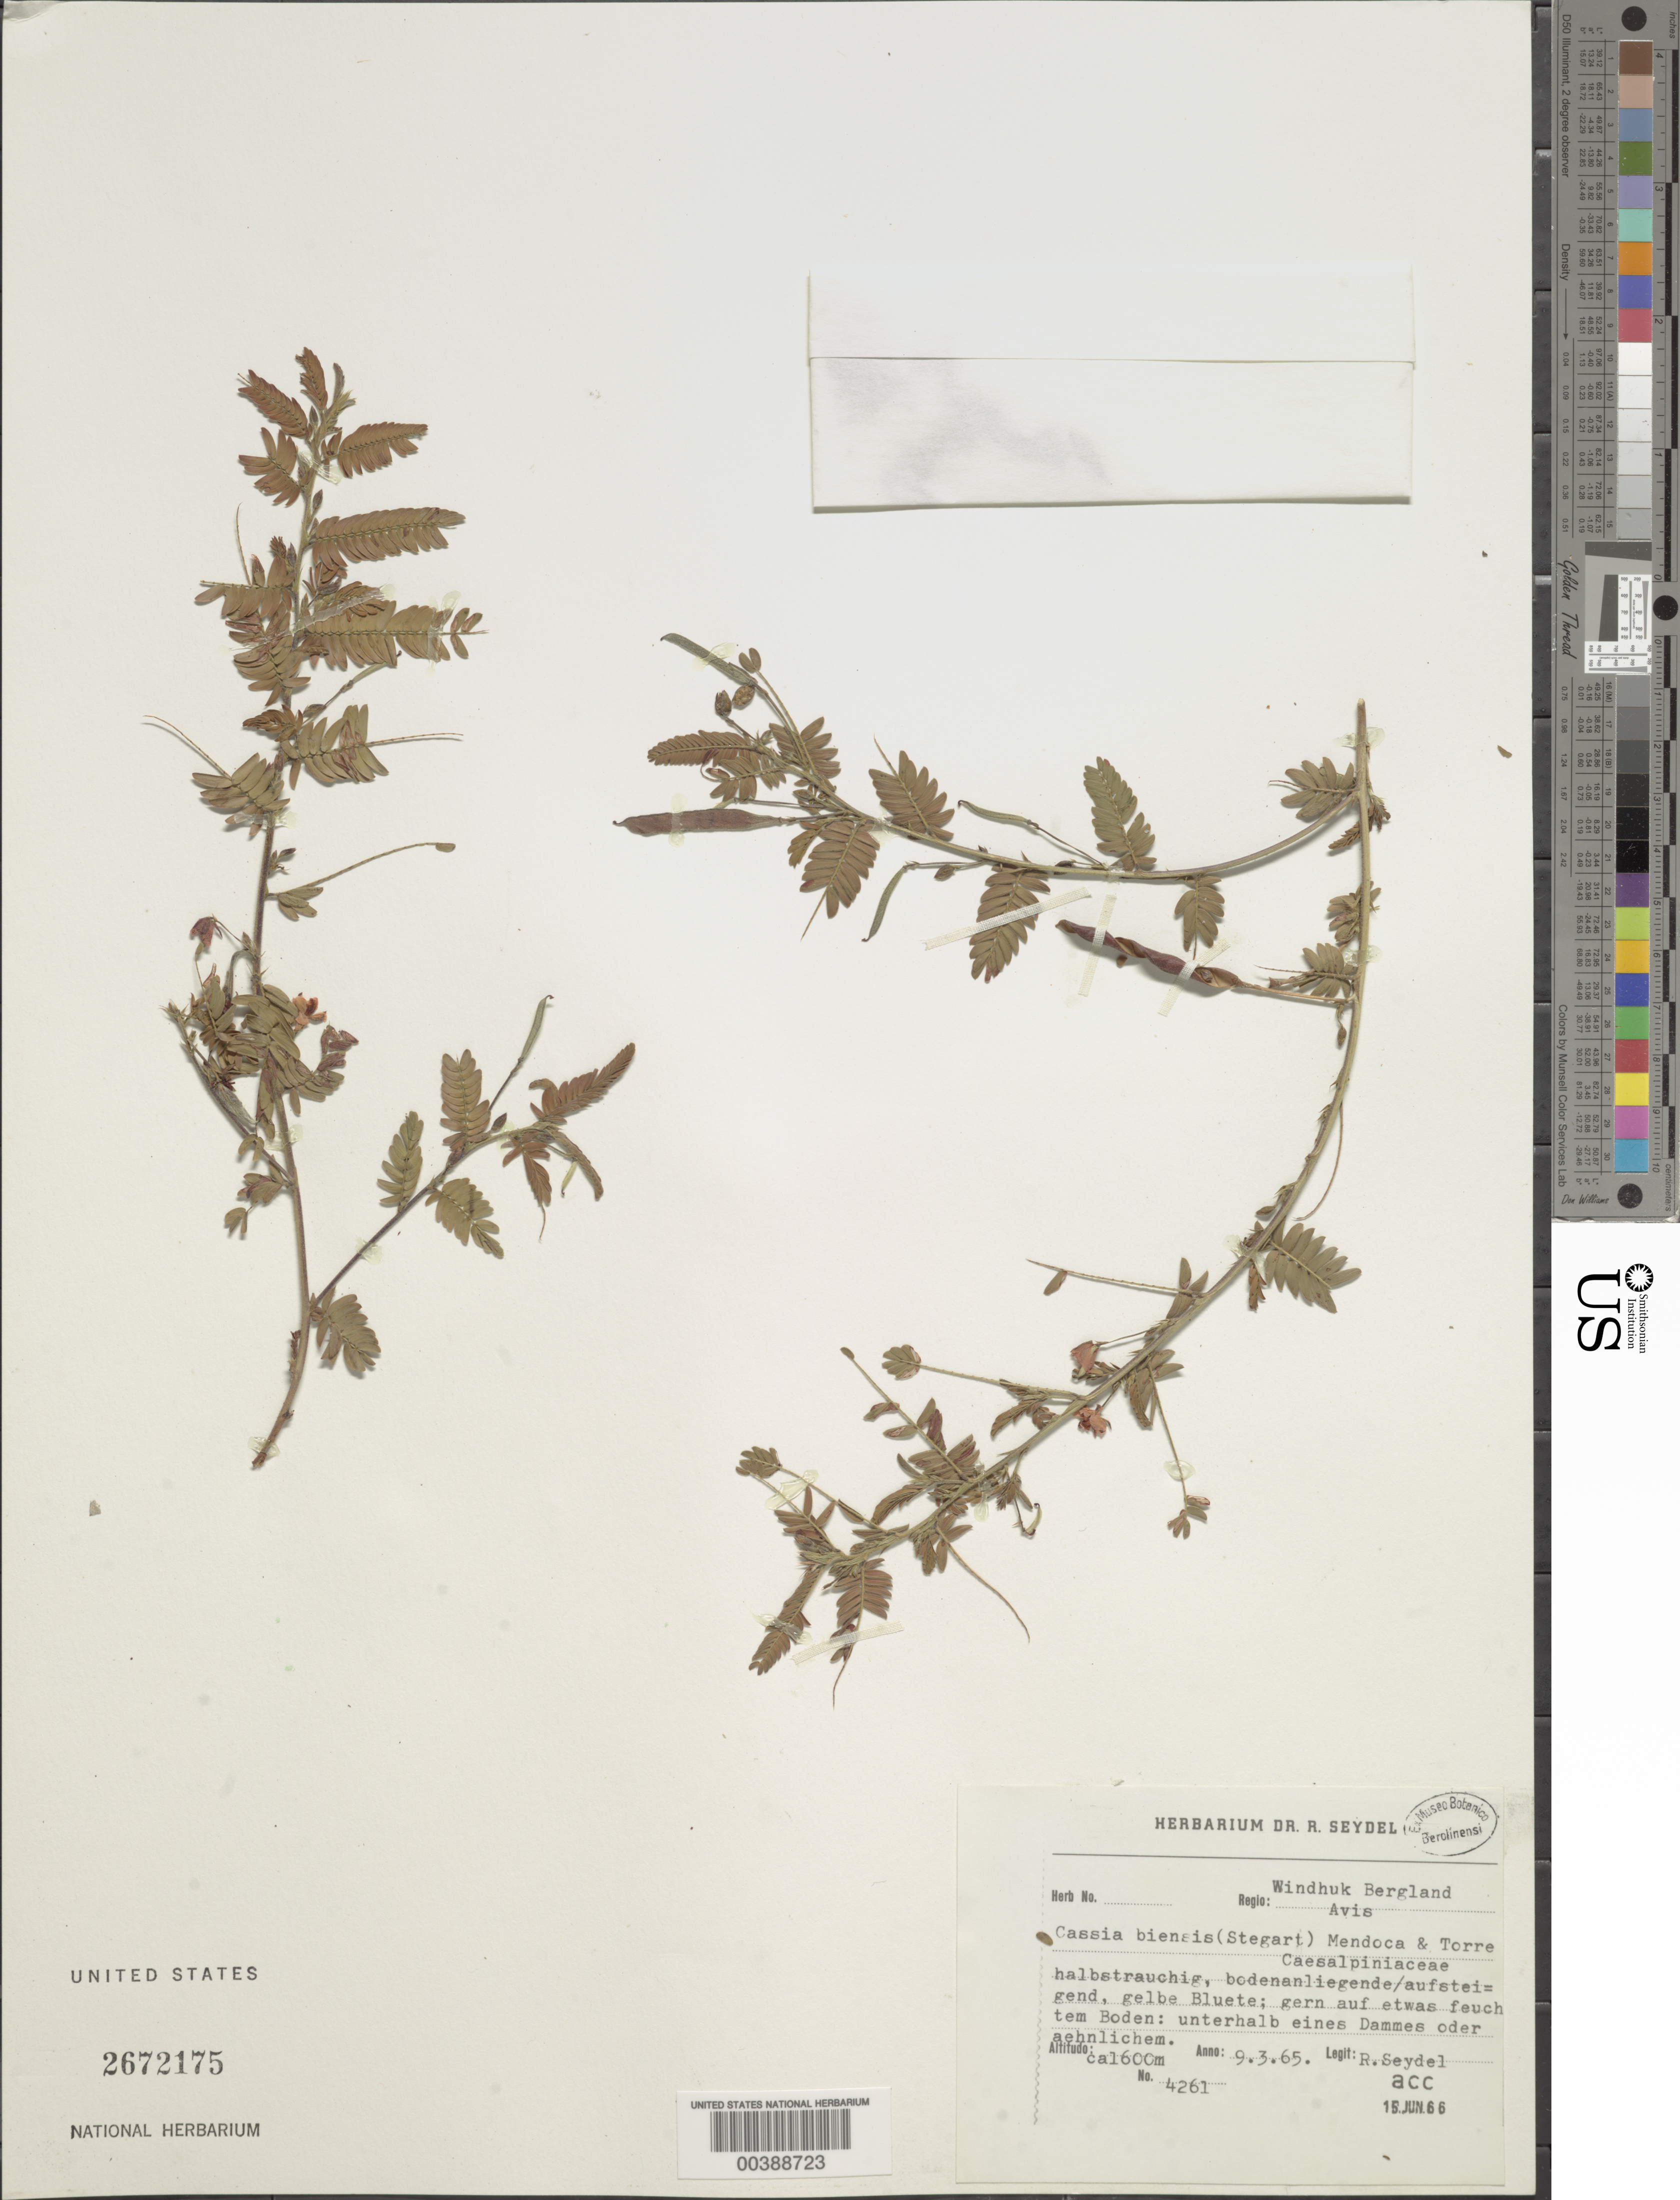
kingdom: Plantae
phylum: Tracheophyta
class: Magnoliopsida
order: Fabales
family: Fabaceae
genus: Chamaecrista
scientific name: Chamaecrista biensis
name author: (Steyerm.) Lock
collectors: R. Seydel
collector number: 4261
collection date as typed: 09 Mar 1965 or 03 Sep 1965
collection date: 1965-03-09 or 1965-09-03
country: Namibia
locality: Windhuk, Bergland, Avis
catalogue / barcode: US 2672175